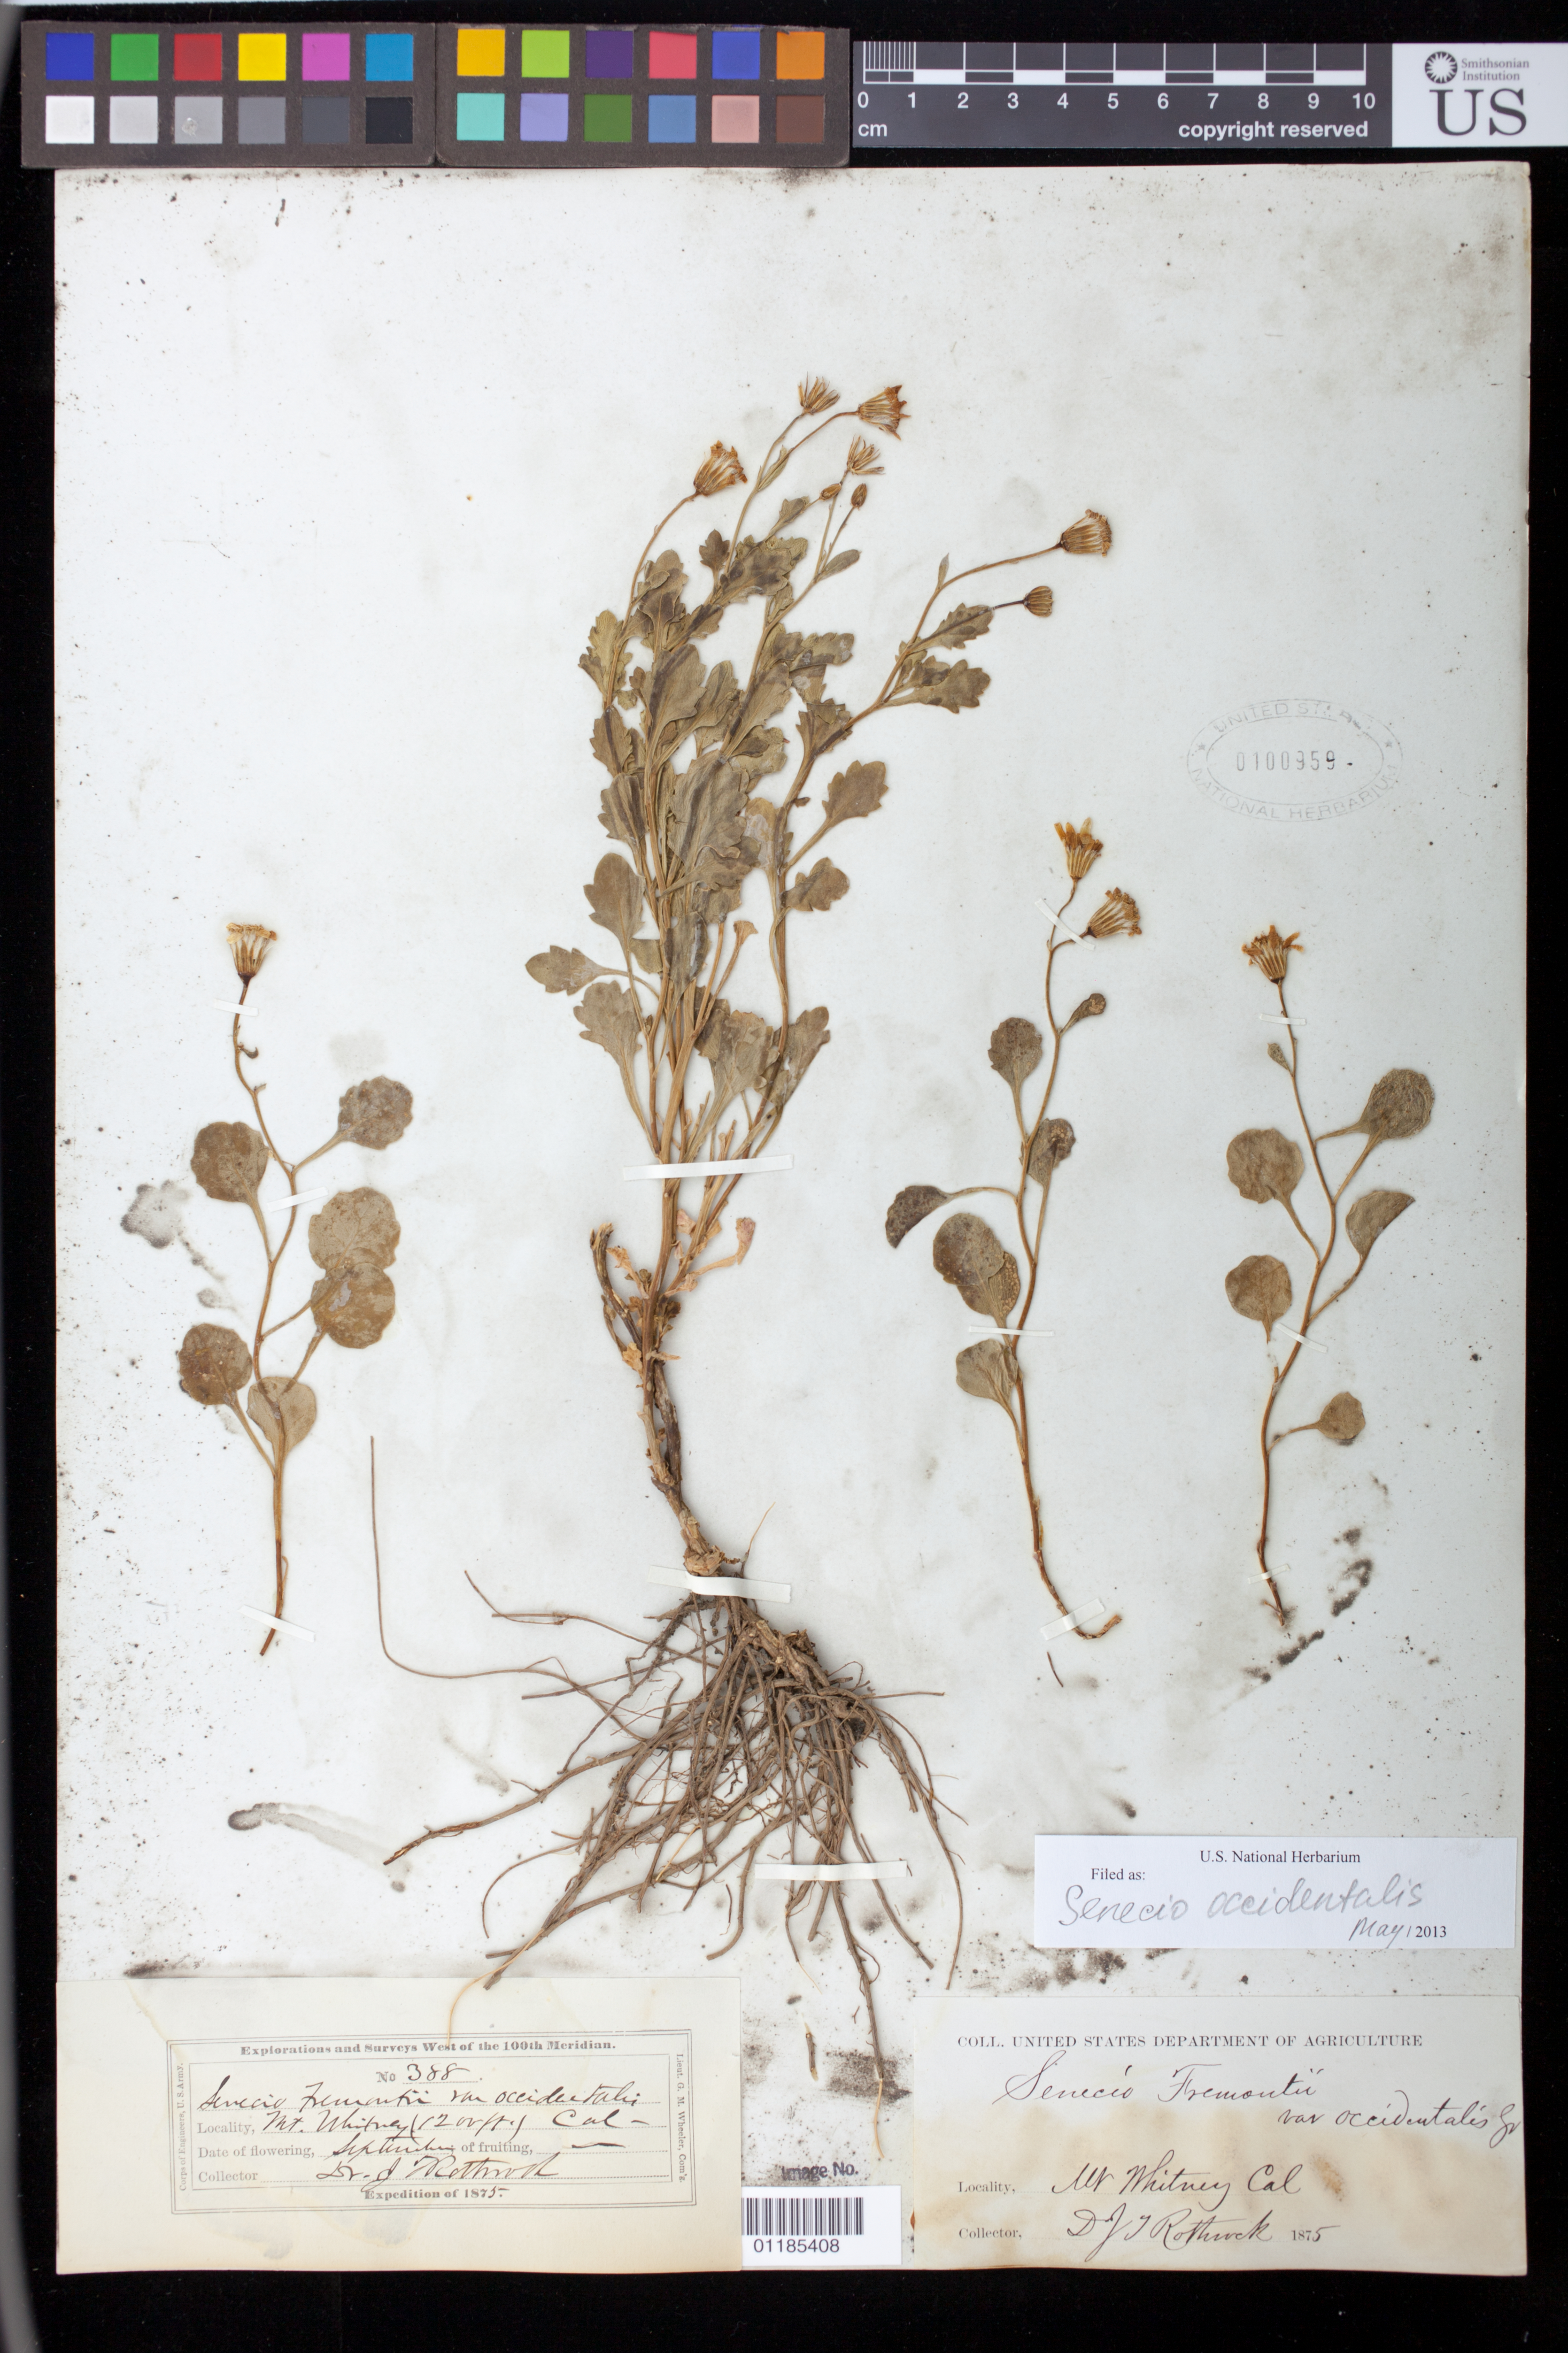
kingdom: Plantae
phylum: Tracheophyta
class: Magnoliopsida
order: Asterales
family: Asteraceae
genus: Senecio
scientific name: Senecio fremontii subsp. occidentalis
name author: (A. Gray) G. W. Douglas & Ruyle-Dougl.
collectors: J. T. Rothrock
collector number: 388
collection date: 1875-09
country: United States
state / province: California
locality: Mt. Whitney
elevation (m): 366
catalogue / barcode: US 100959